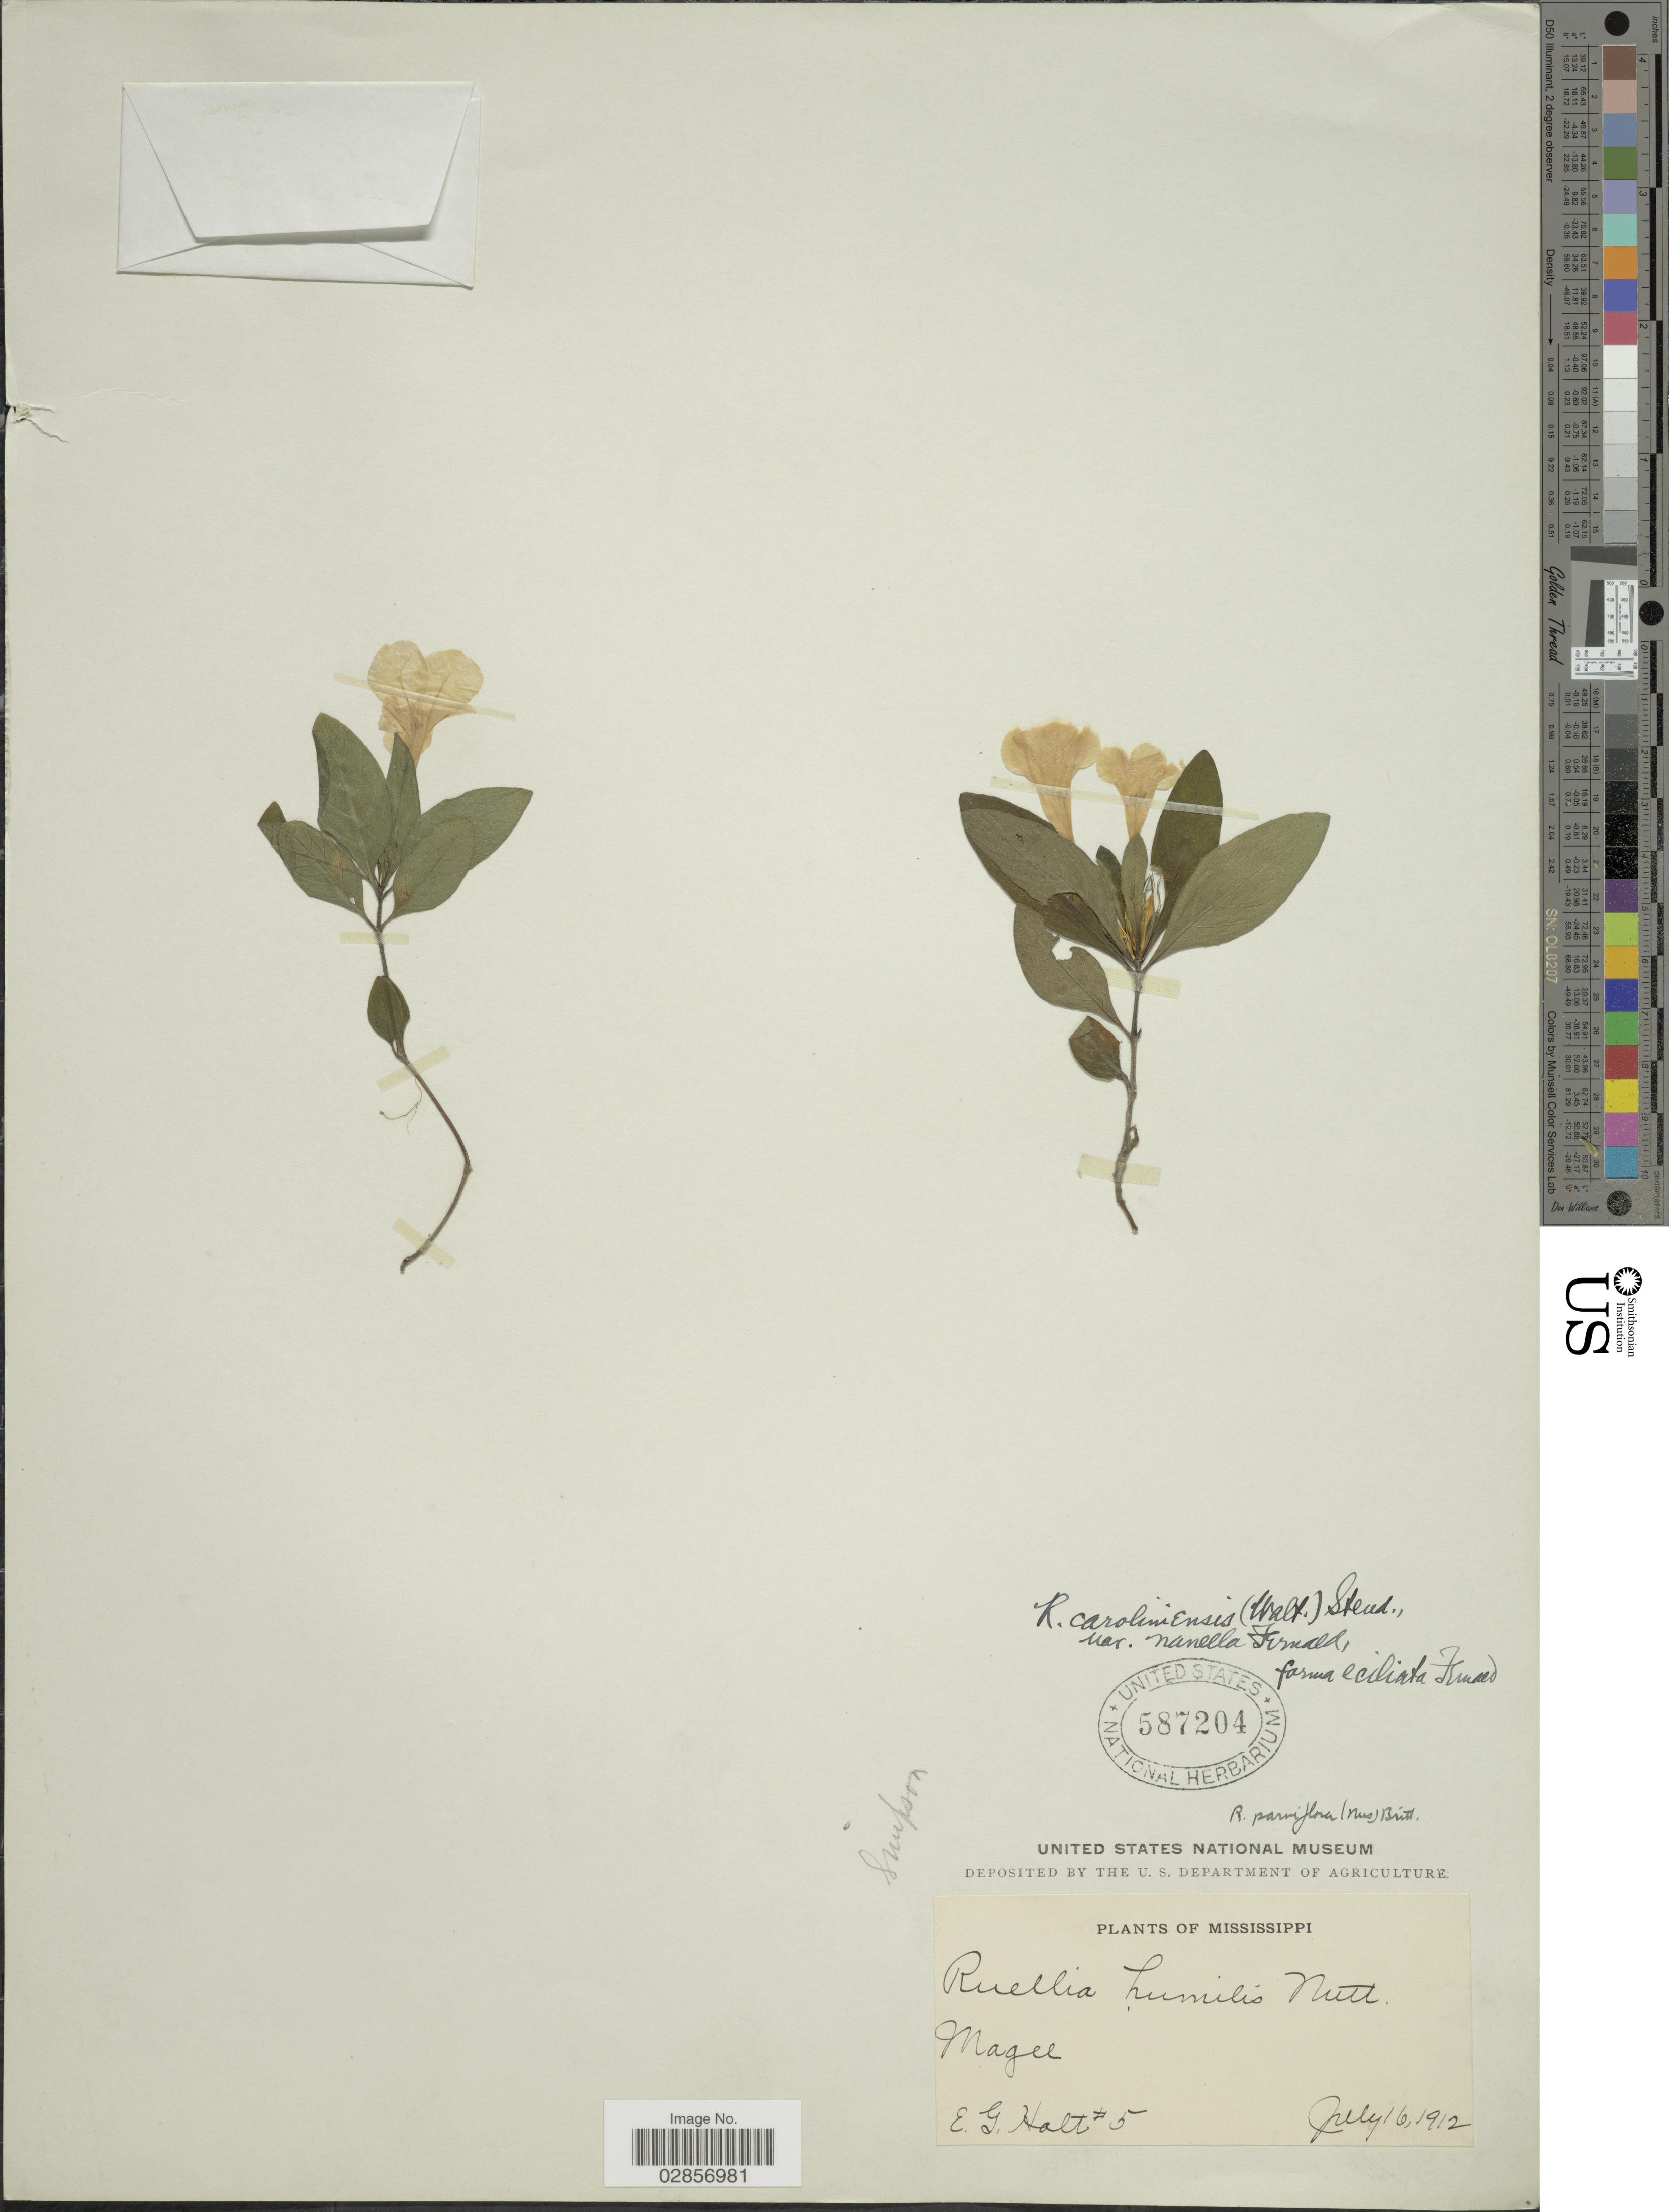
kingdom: Plantae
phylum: Tracheophyta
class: Magnoliopsida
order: Lamiales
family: Acanthaceae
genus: Ruellia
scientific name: Ruellia caroliniensis f. eciliata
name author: Fernald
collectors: E. G. Holt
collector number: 5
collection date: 1912-07-16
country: United States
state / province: Mississippi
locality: Magee.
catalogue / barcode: US 587204